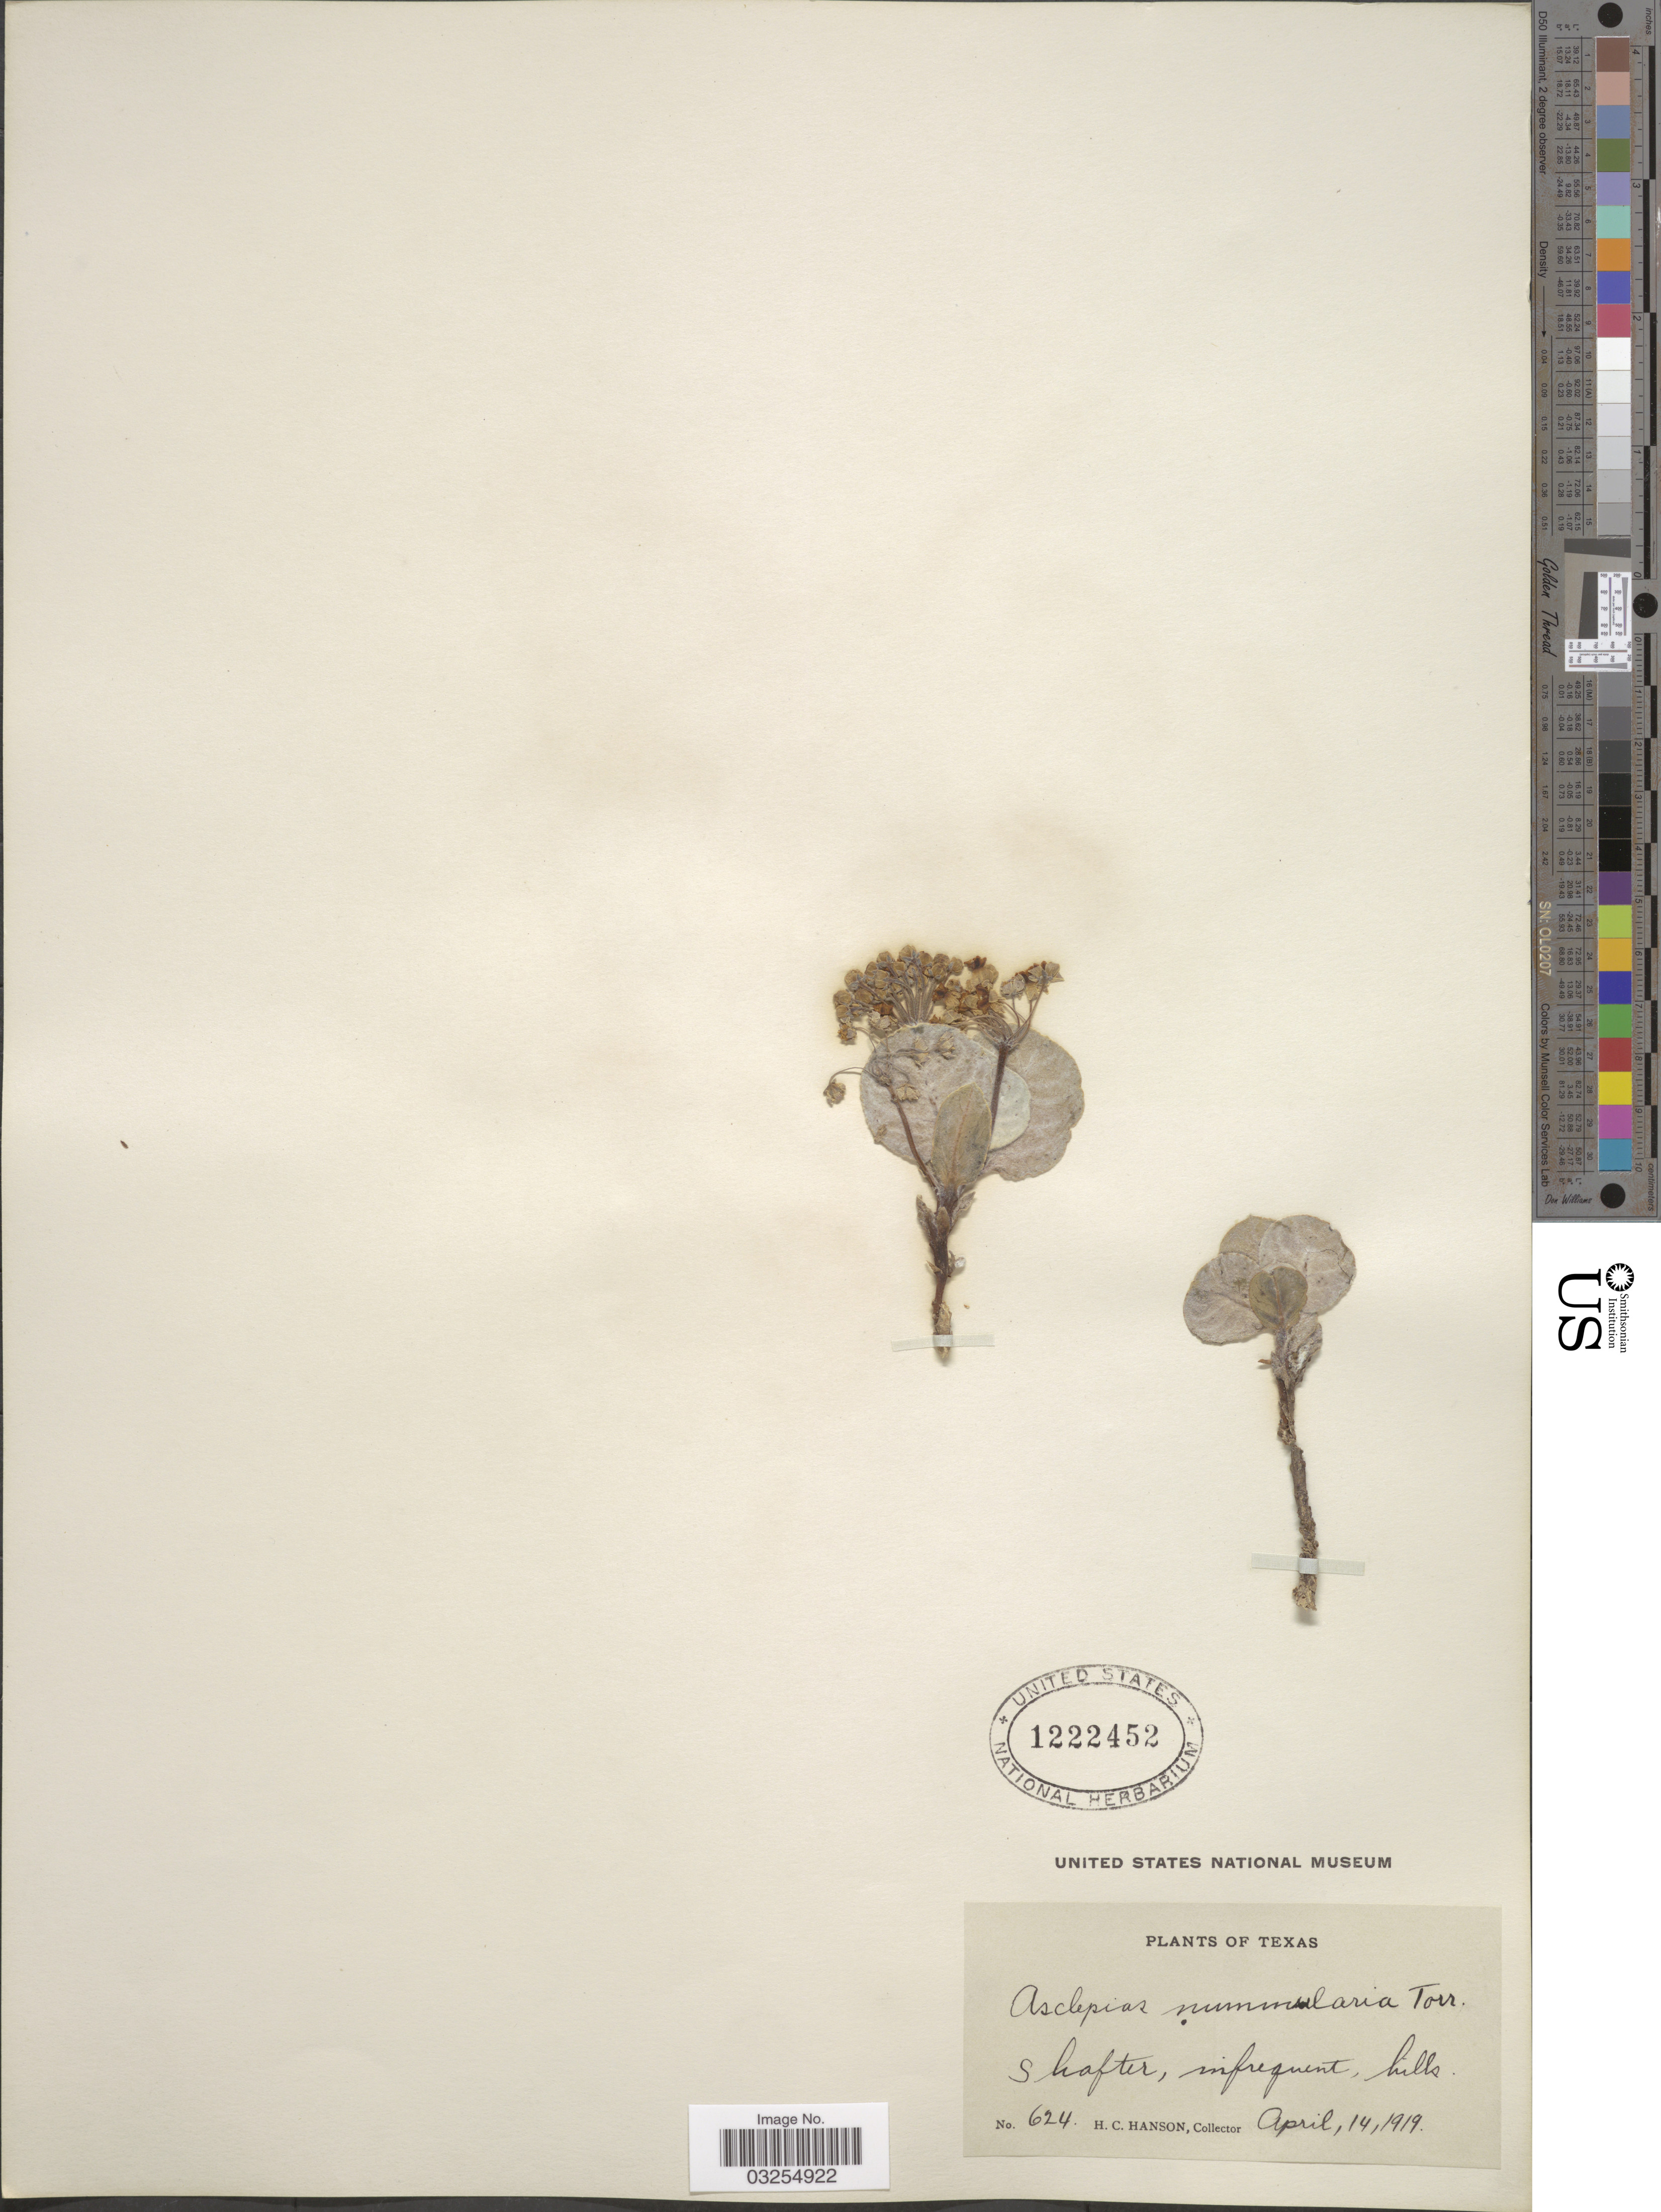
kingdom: Plantae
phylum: Tracheophyta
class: Magnoliopsida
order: Gentianales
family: Apocynaceae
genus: Asclepias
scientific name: Asclepias nummularia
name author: Torr.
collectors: H. Hanson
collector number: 624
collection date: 1919-04-14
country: United States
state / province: Texas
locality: Shafter, infrequent, hills.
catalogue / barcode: US 1222452